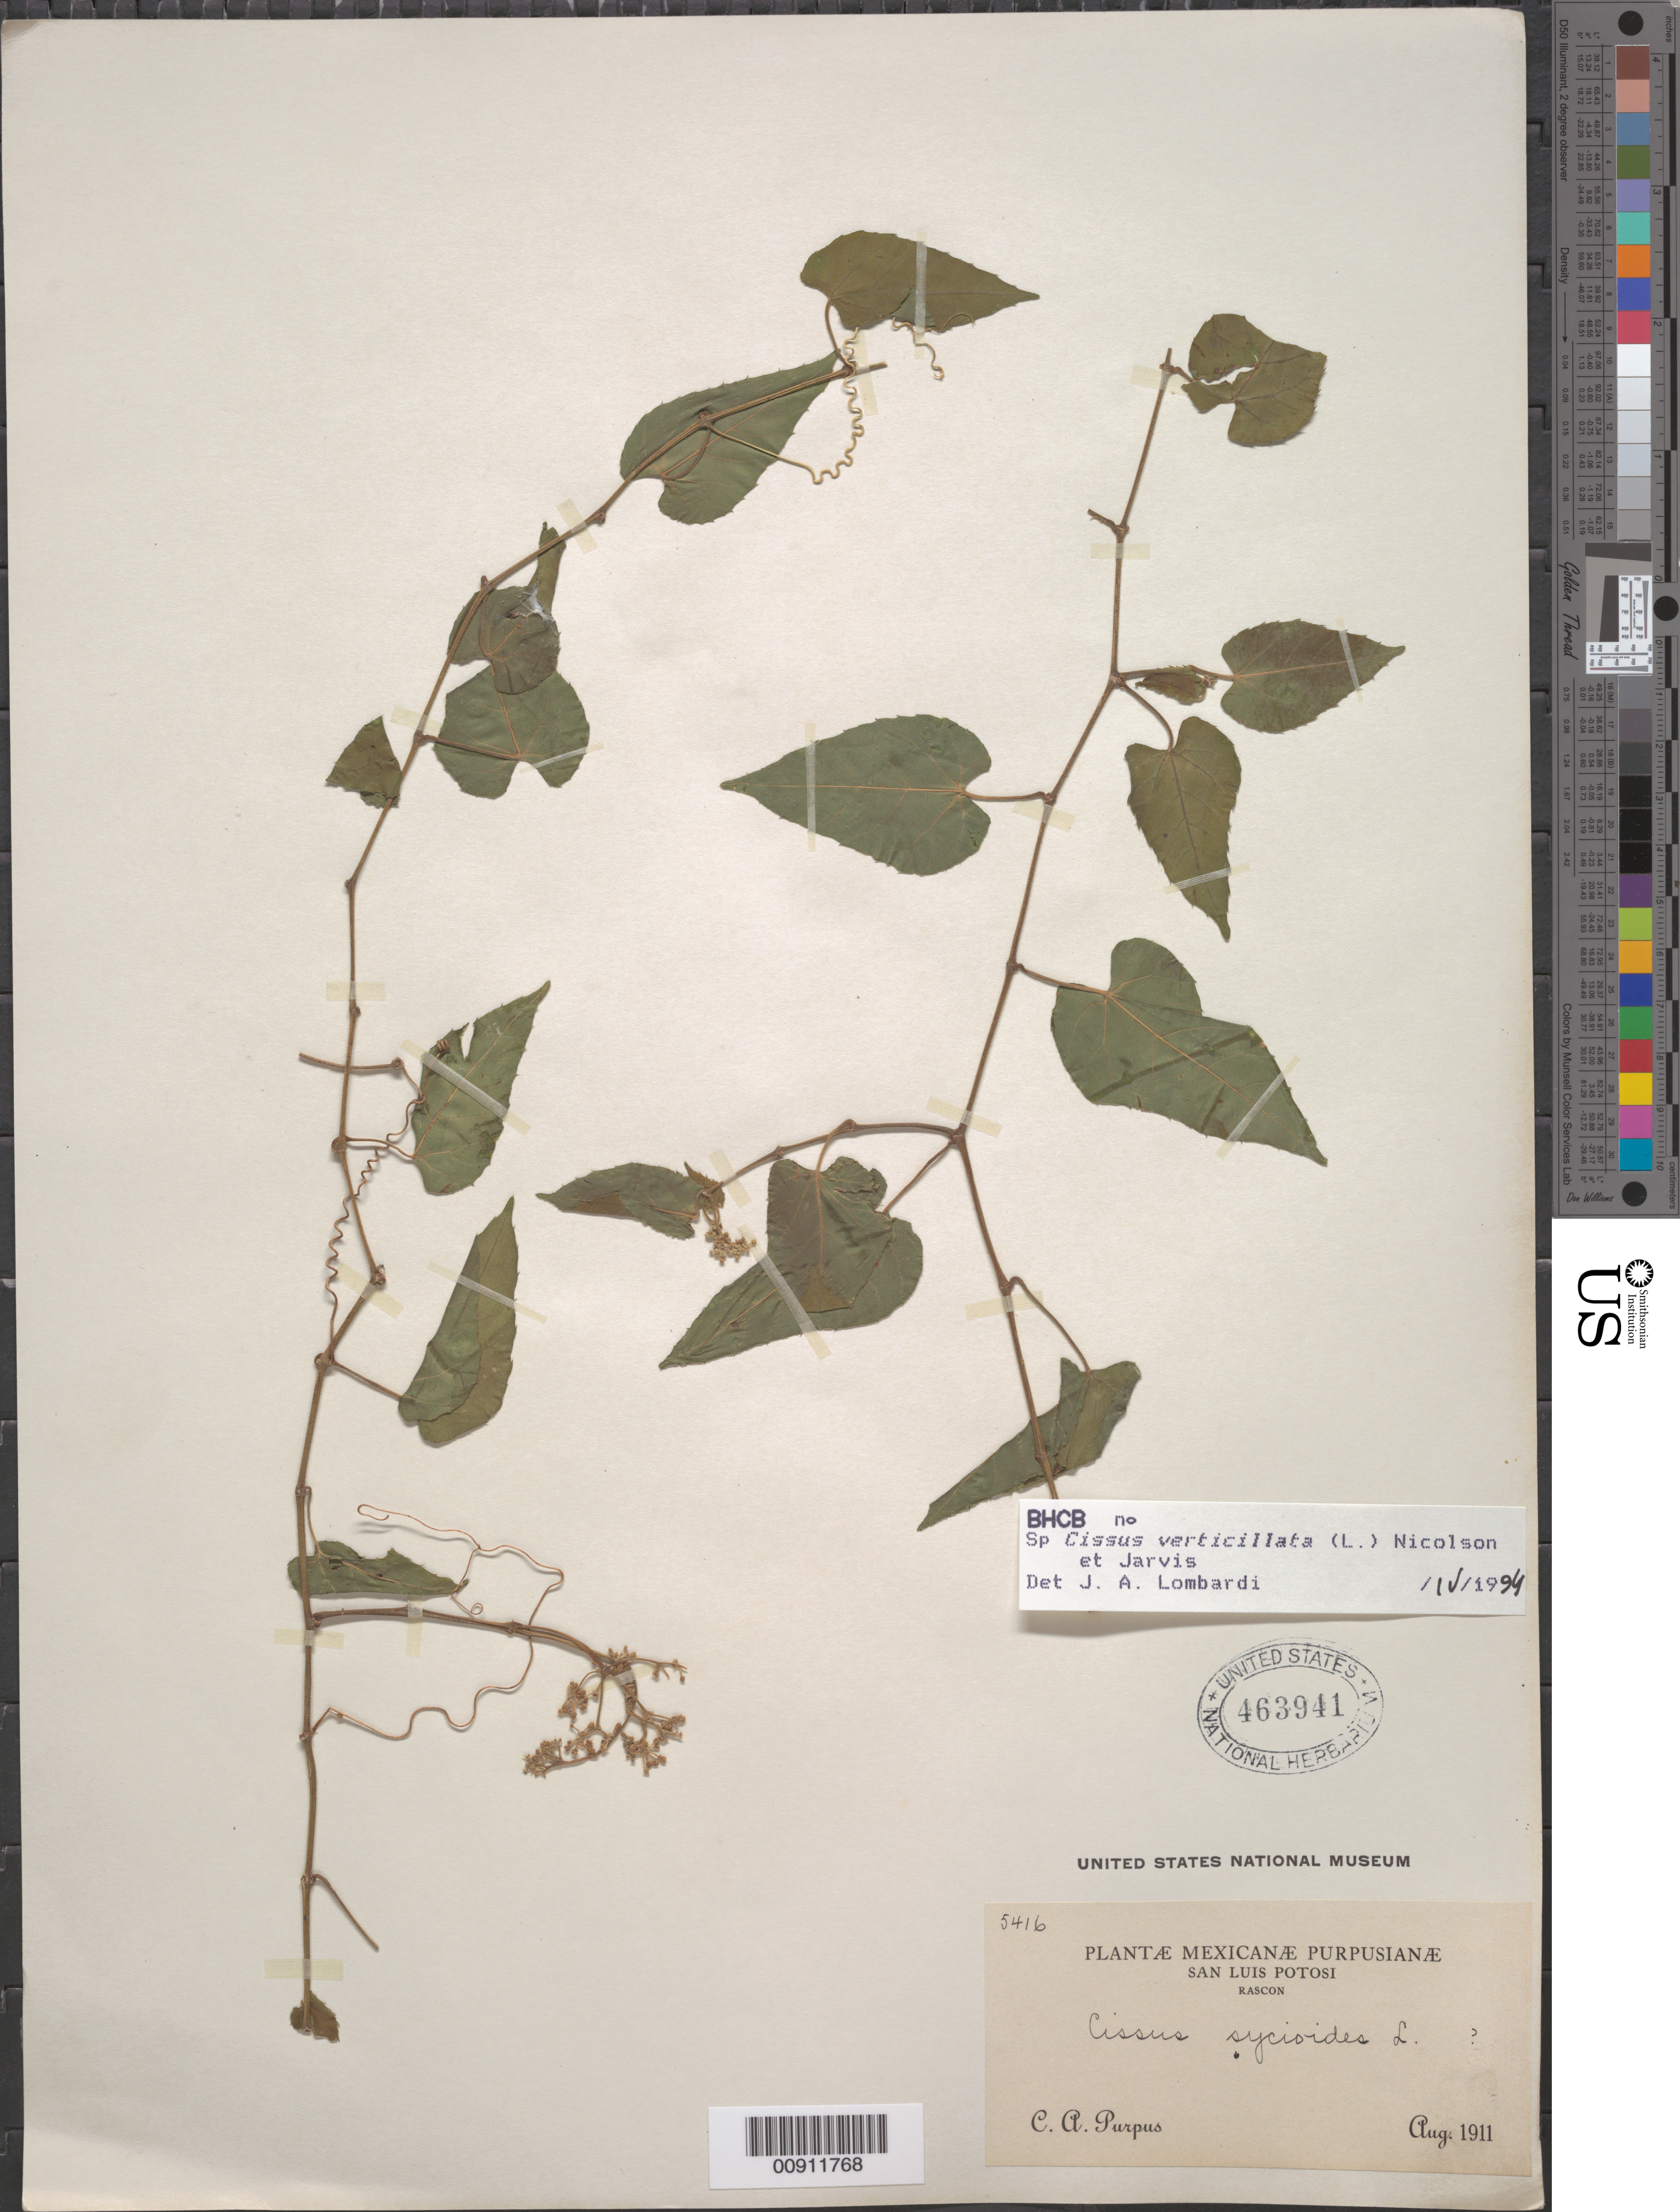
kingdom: Plantae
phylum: Tracheophyta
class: Magnoliopsida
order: Vitales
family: Vitaceae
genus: Cissus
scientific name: Cissus verticillata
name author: (L.) Nicolson & C.E. Jarvis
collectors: C. A. Purpus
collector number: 5416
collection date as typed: Aug 1911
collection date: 1911-08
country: Mexico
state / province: San Luis Potosí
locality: Rascon, San Luis Potosí.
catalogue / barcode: US 463941